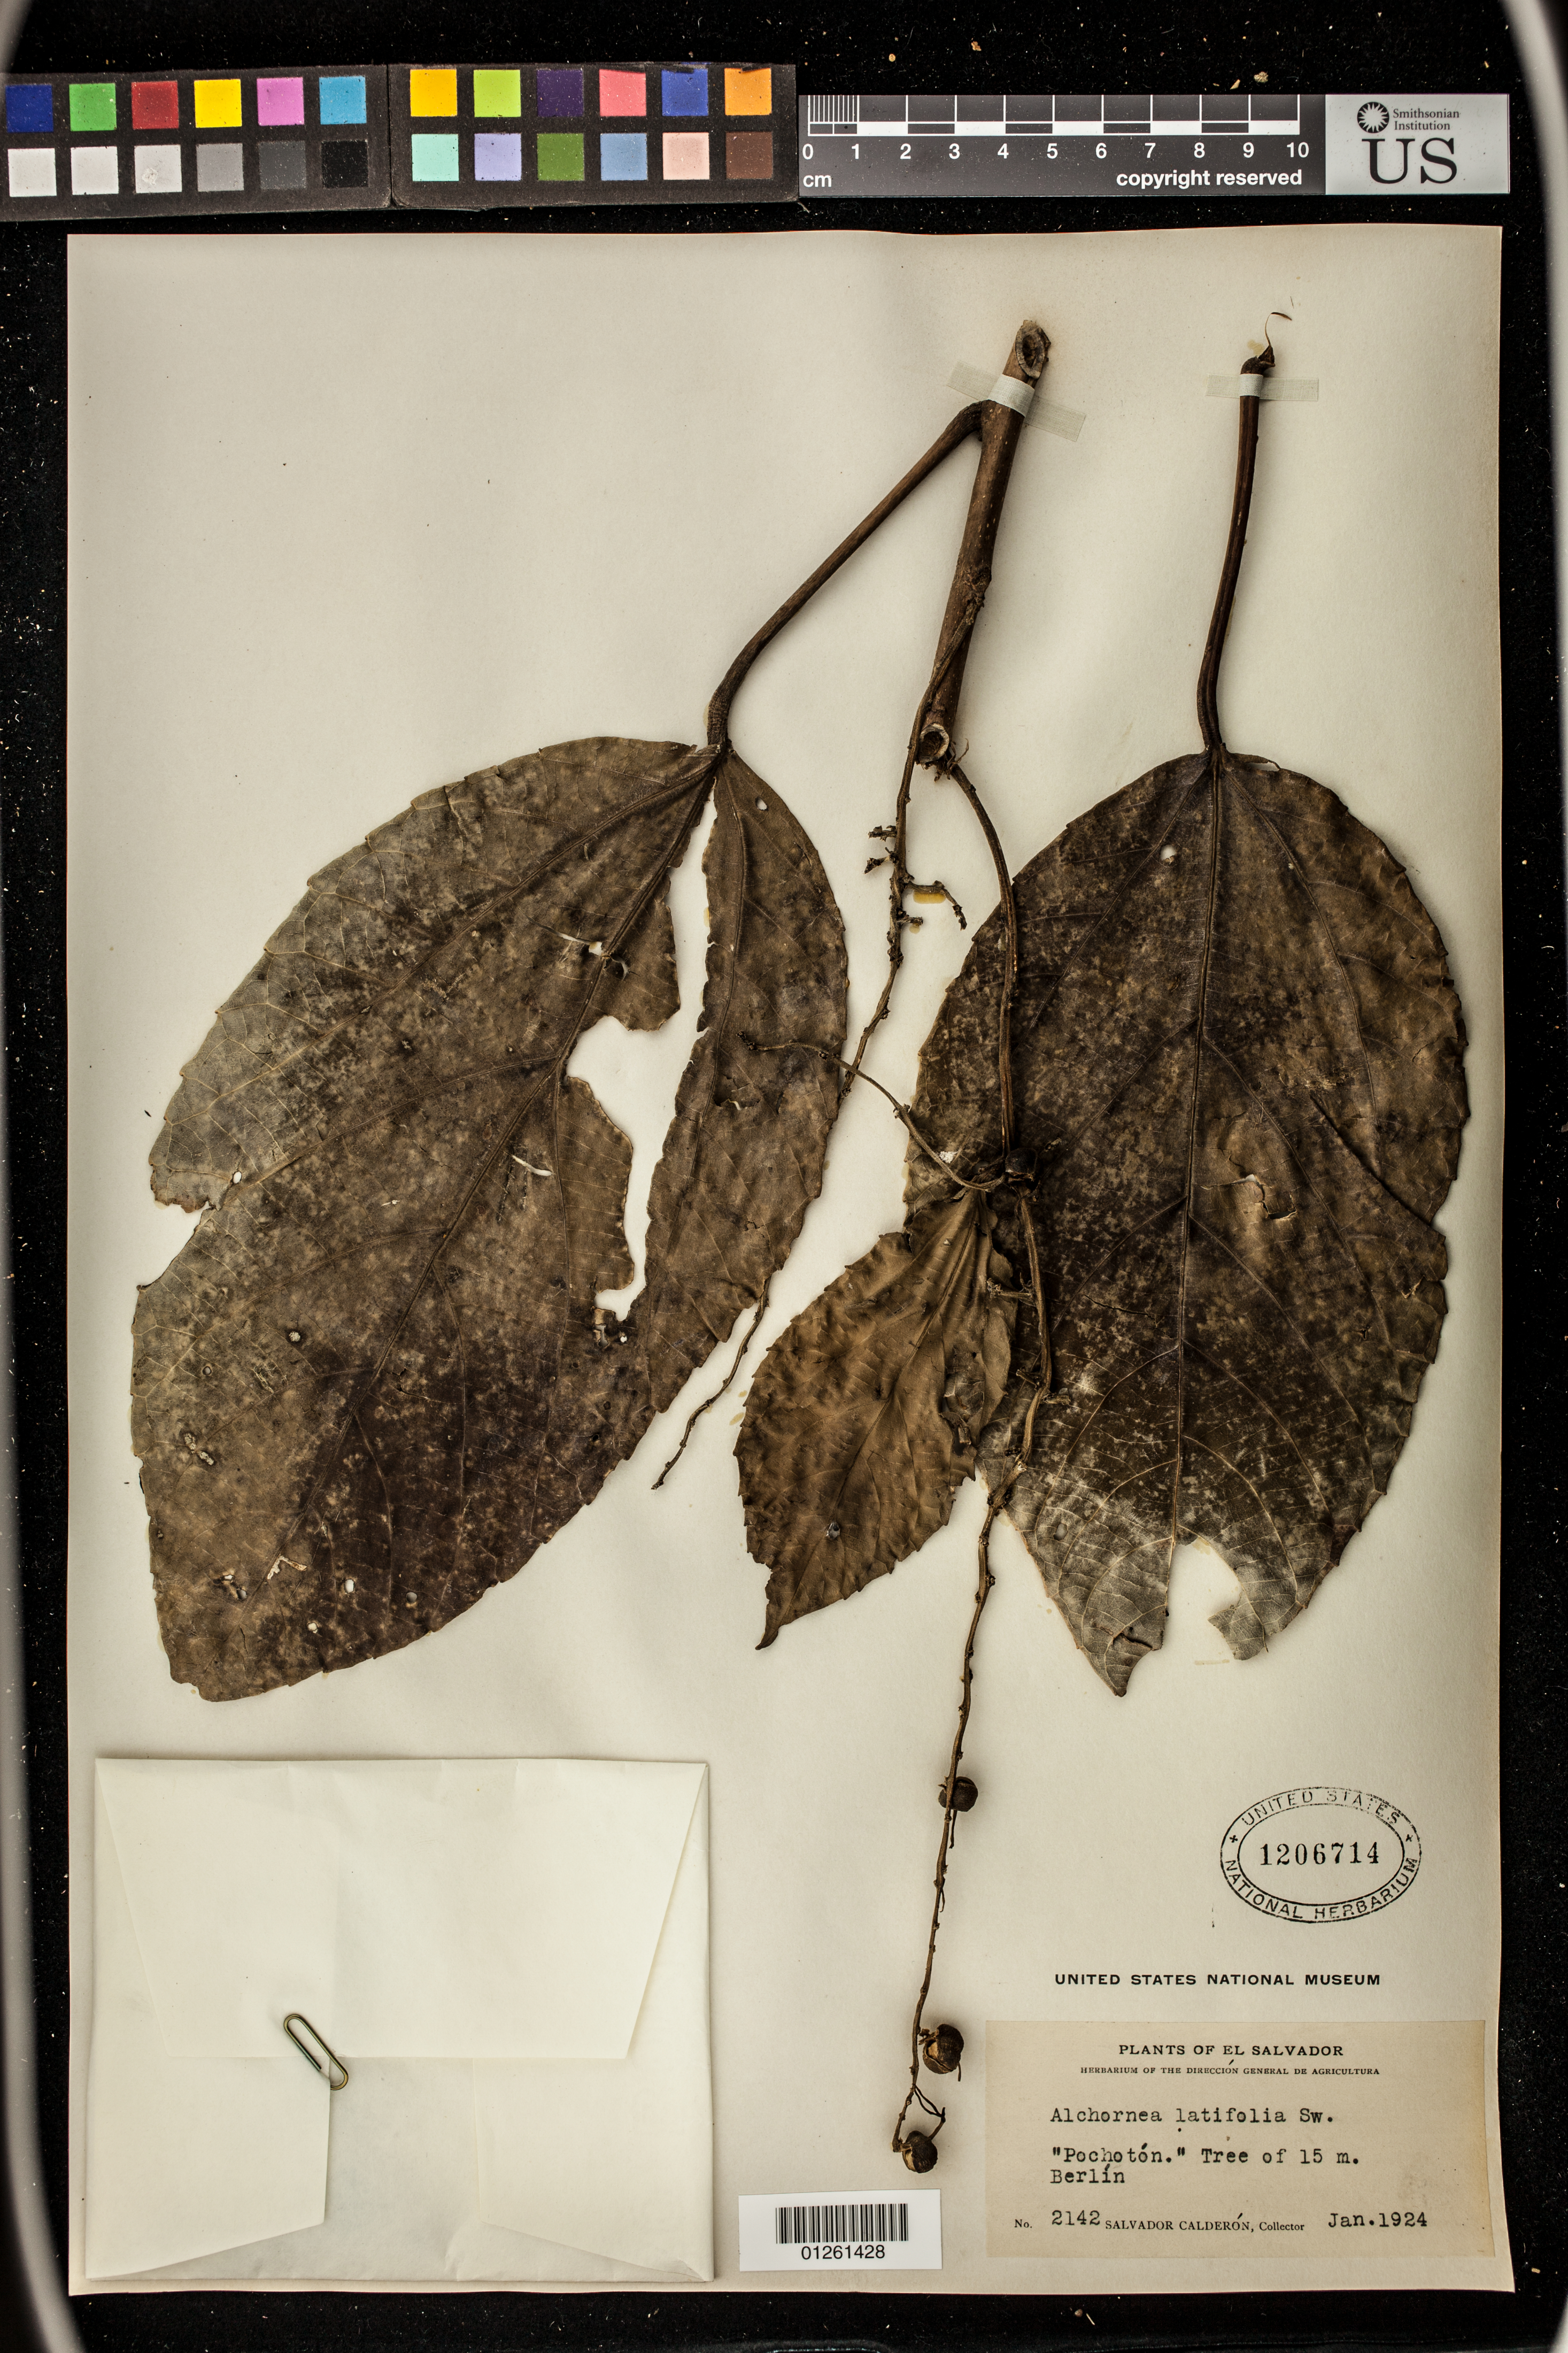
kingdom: Plantae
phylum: Tracheophyta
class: Magnoliopsida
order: Malpighiales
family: Euphorbiaceae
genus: Alchornea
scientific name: Alchornea latifolia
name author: Sw.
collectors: S. Calderón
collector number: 2142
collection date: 1924-01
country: El Salvador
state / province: Usulután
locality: Berlin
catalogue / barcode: US 1206714